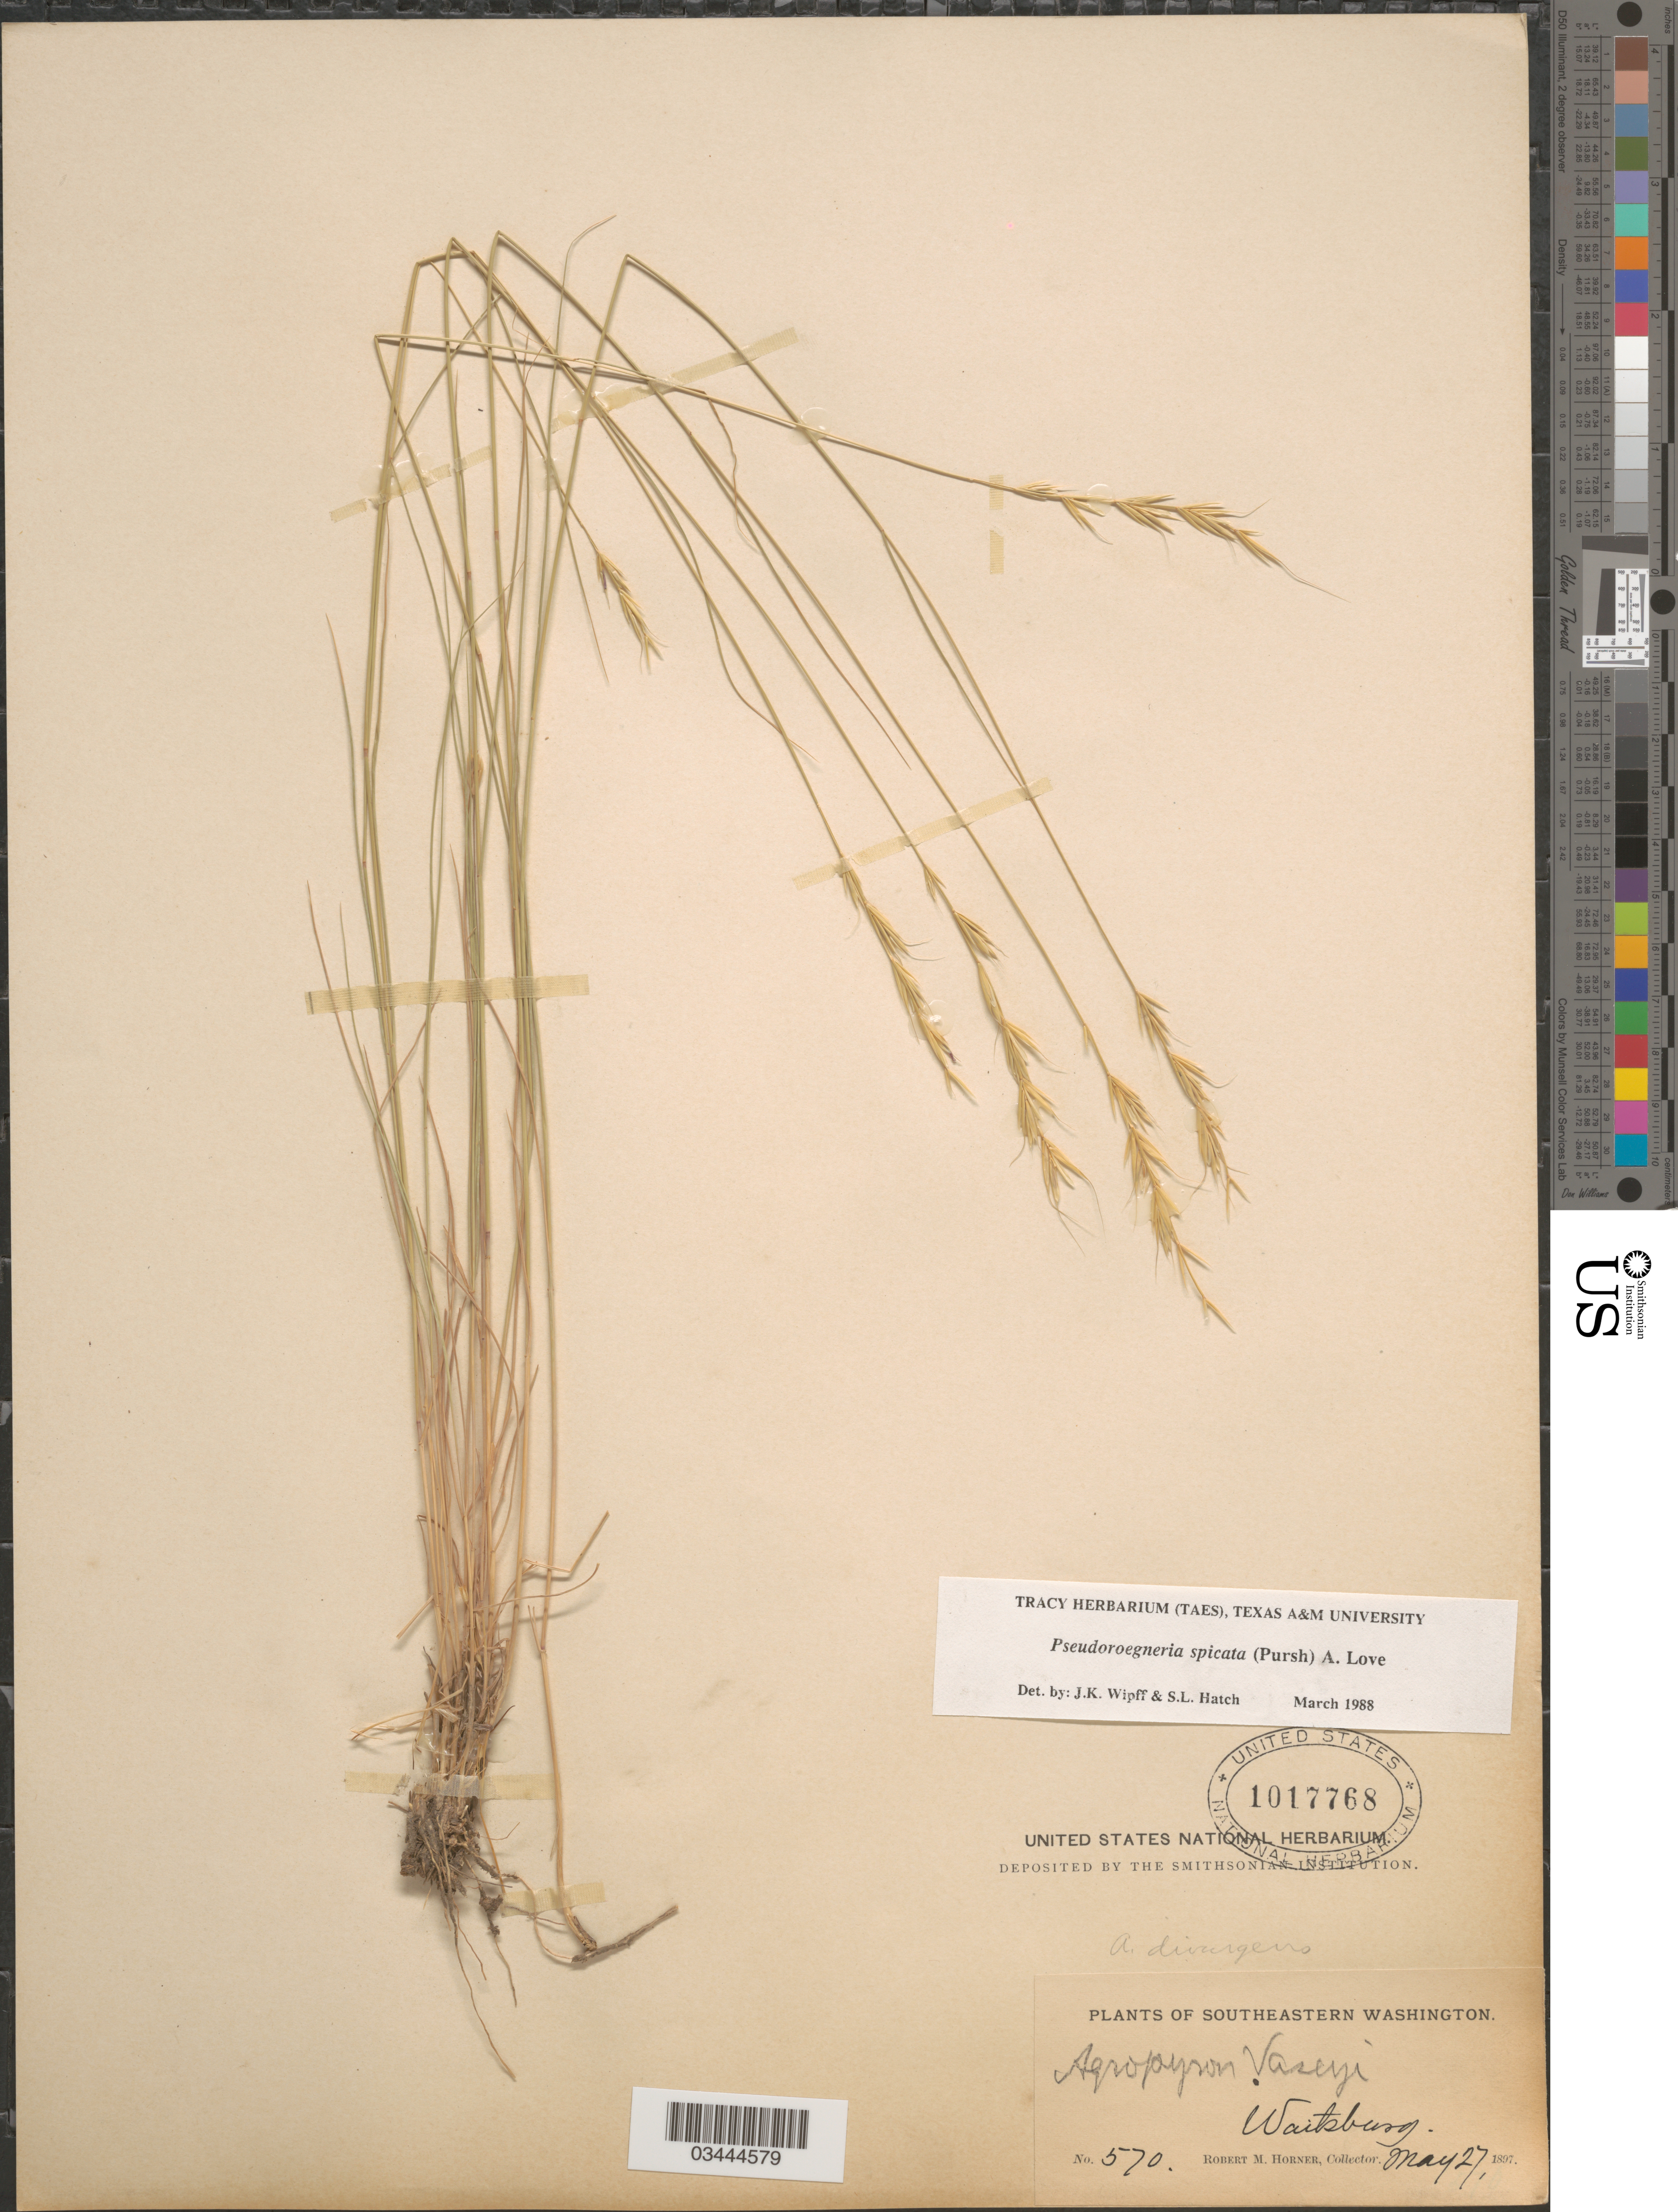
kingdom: Plantae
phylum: Tracheophyta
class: Liliopsida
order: Poales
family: Poaceae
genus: Pseudoroegneria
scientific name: Pseudoroegneria spicata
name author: (Pursh) Á. Löve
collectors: R. Horner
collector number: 570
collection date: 1897-05-27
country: United States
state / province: Washington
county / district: Walla Walla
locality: Southeastern Washington. Waitsburg.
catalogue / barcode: US 1017768